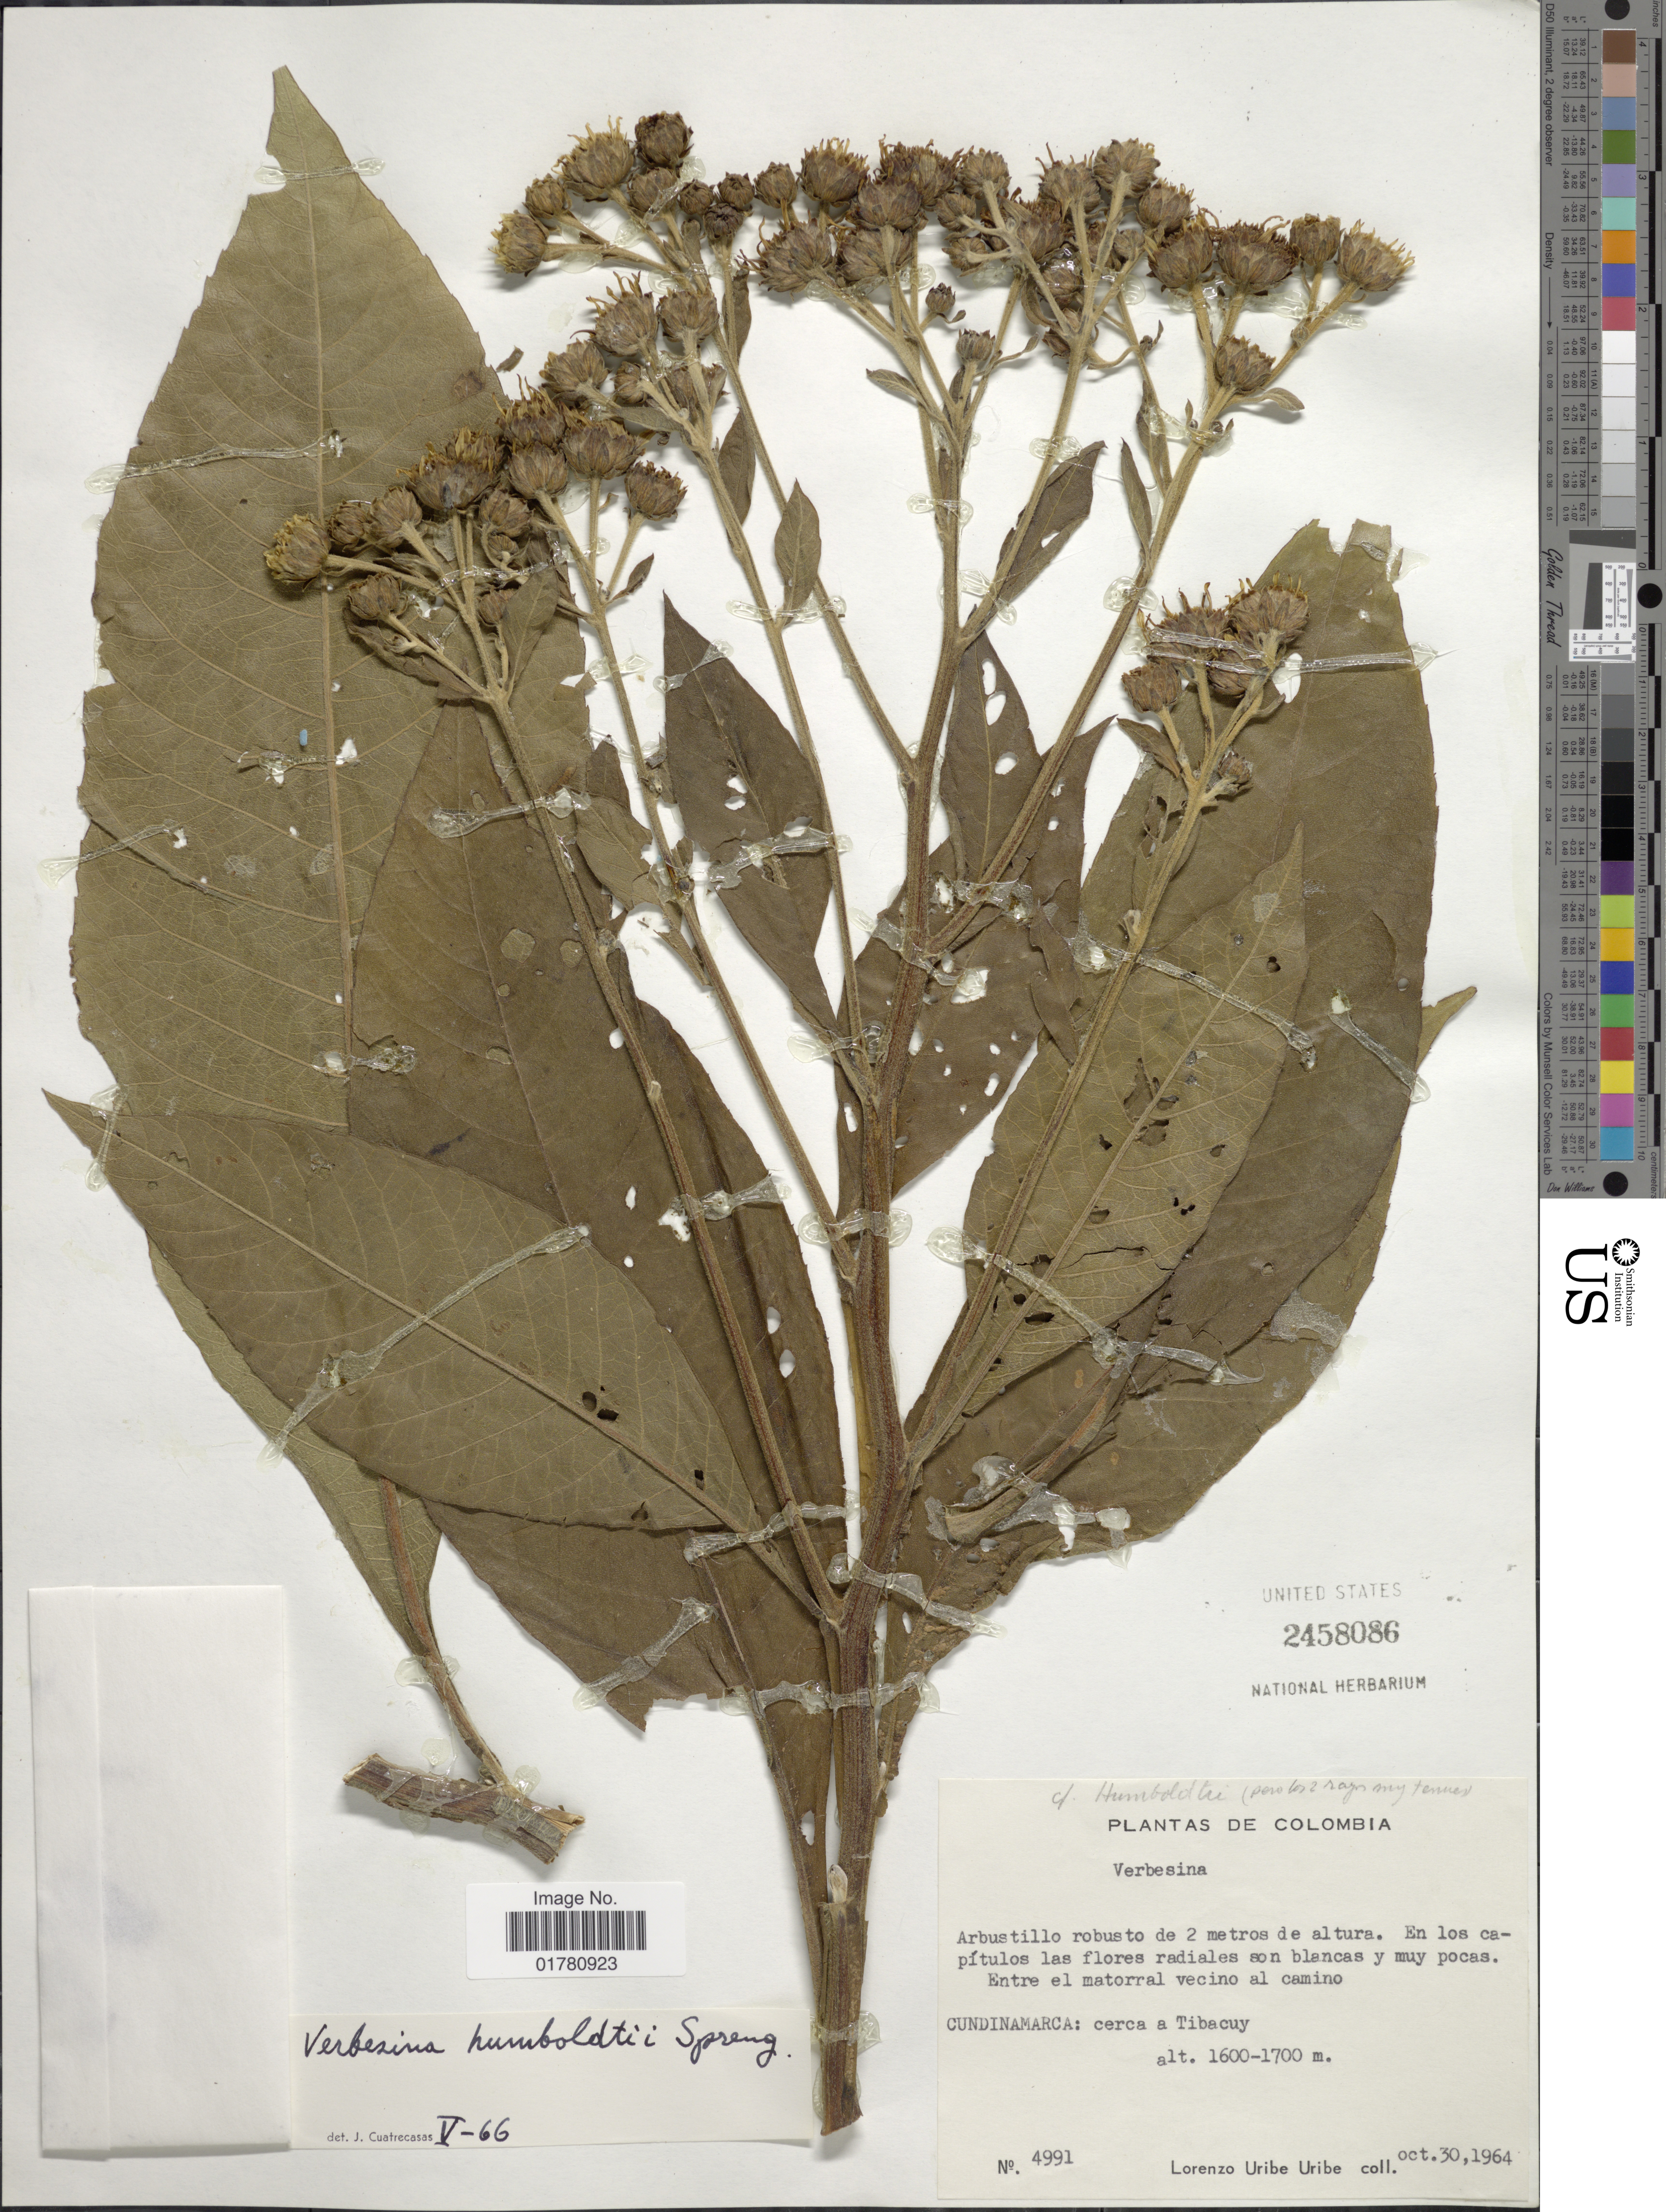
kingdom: Plantae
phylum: Tracheophyta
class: Magnoliopsida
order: Asterales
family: Asteraceae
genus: Verbesina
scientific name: Verbesina humboldtii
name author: Spreng.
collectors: L. Uribe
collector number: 4991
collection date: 1964-10-30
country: Colombia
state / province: Cundinamarca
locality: Cerca a Tibayuc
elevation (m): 1600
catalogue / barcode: US 2458086